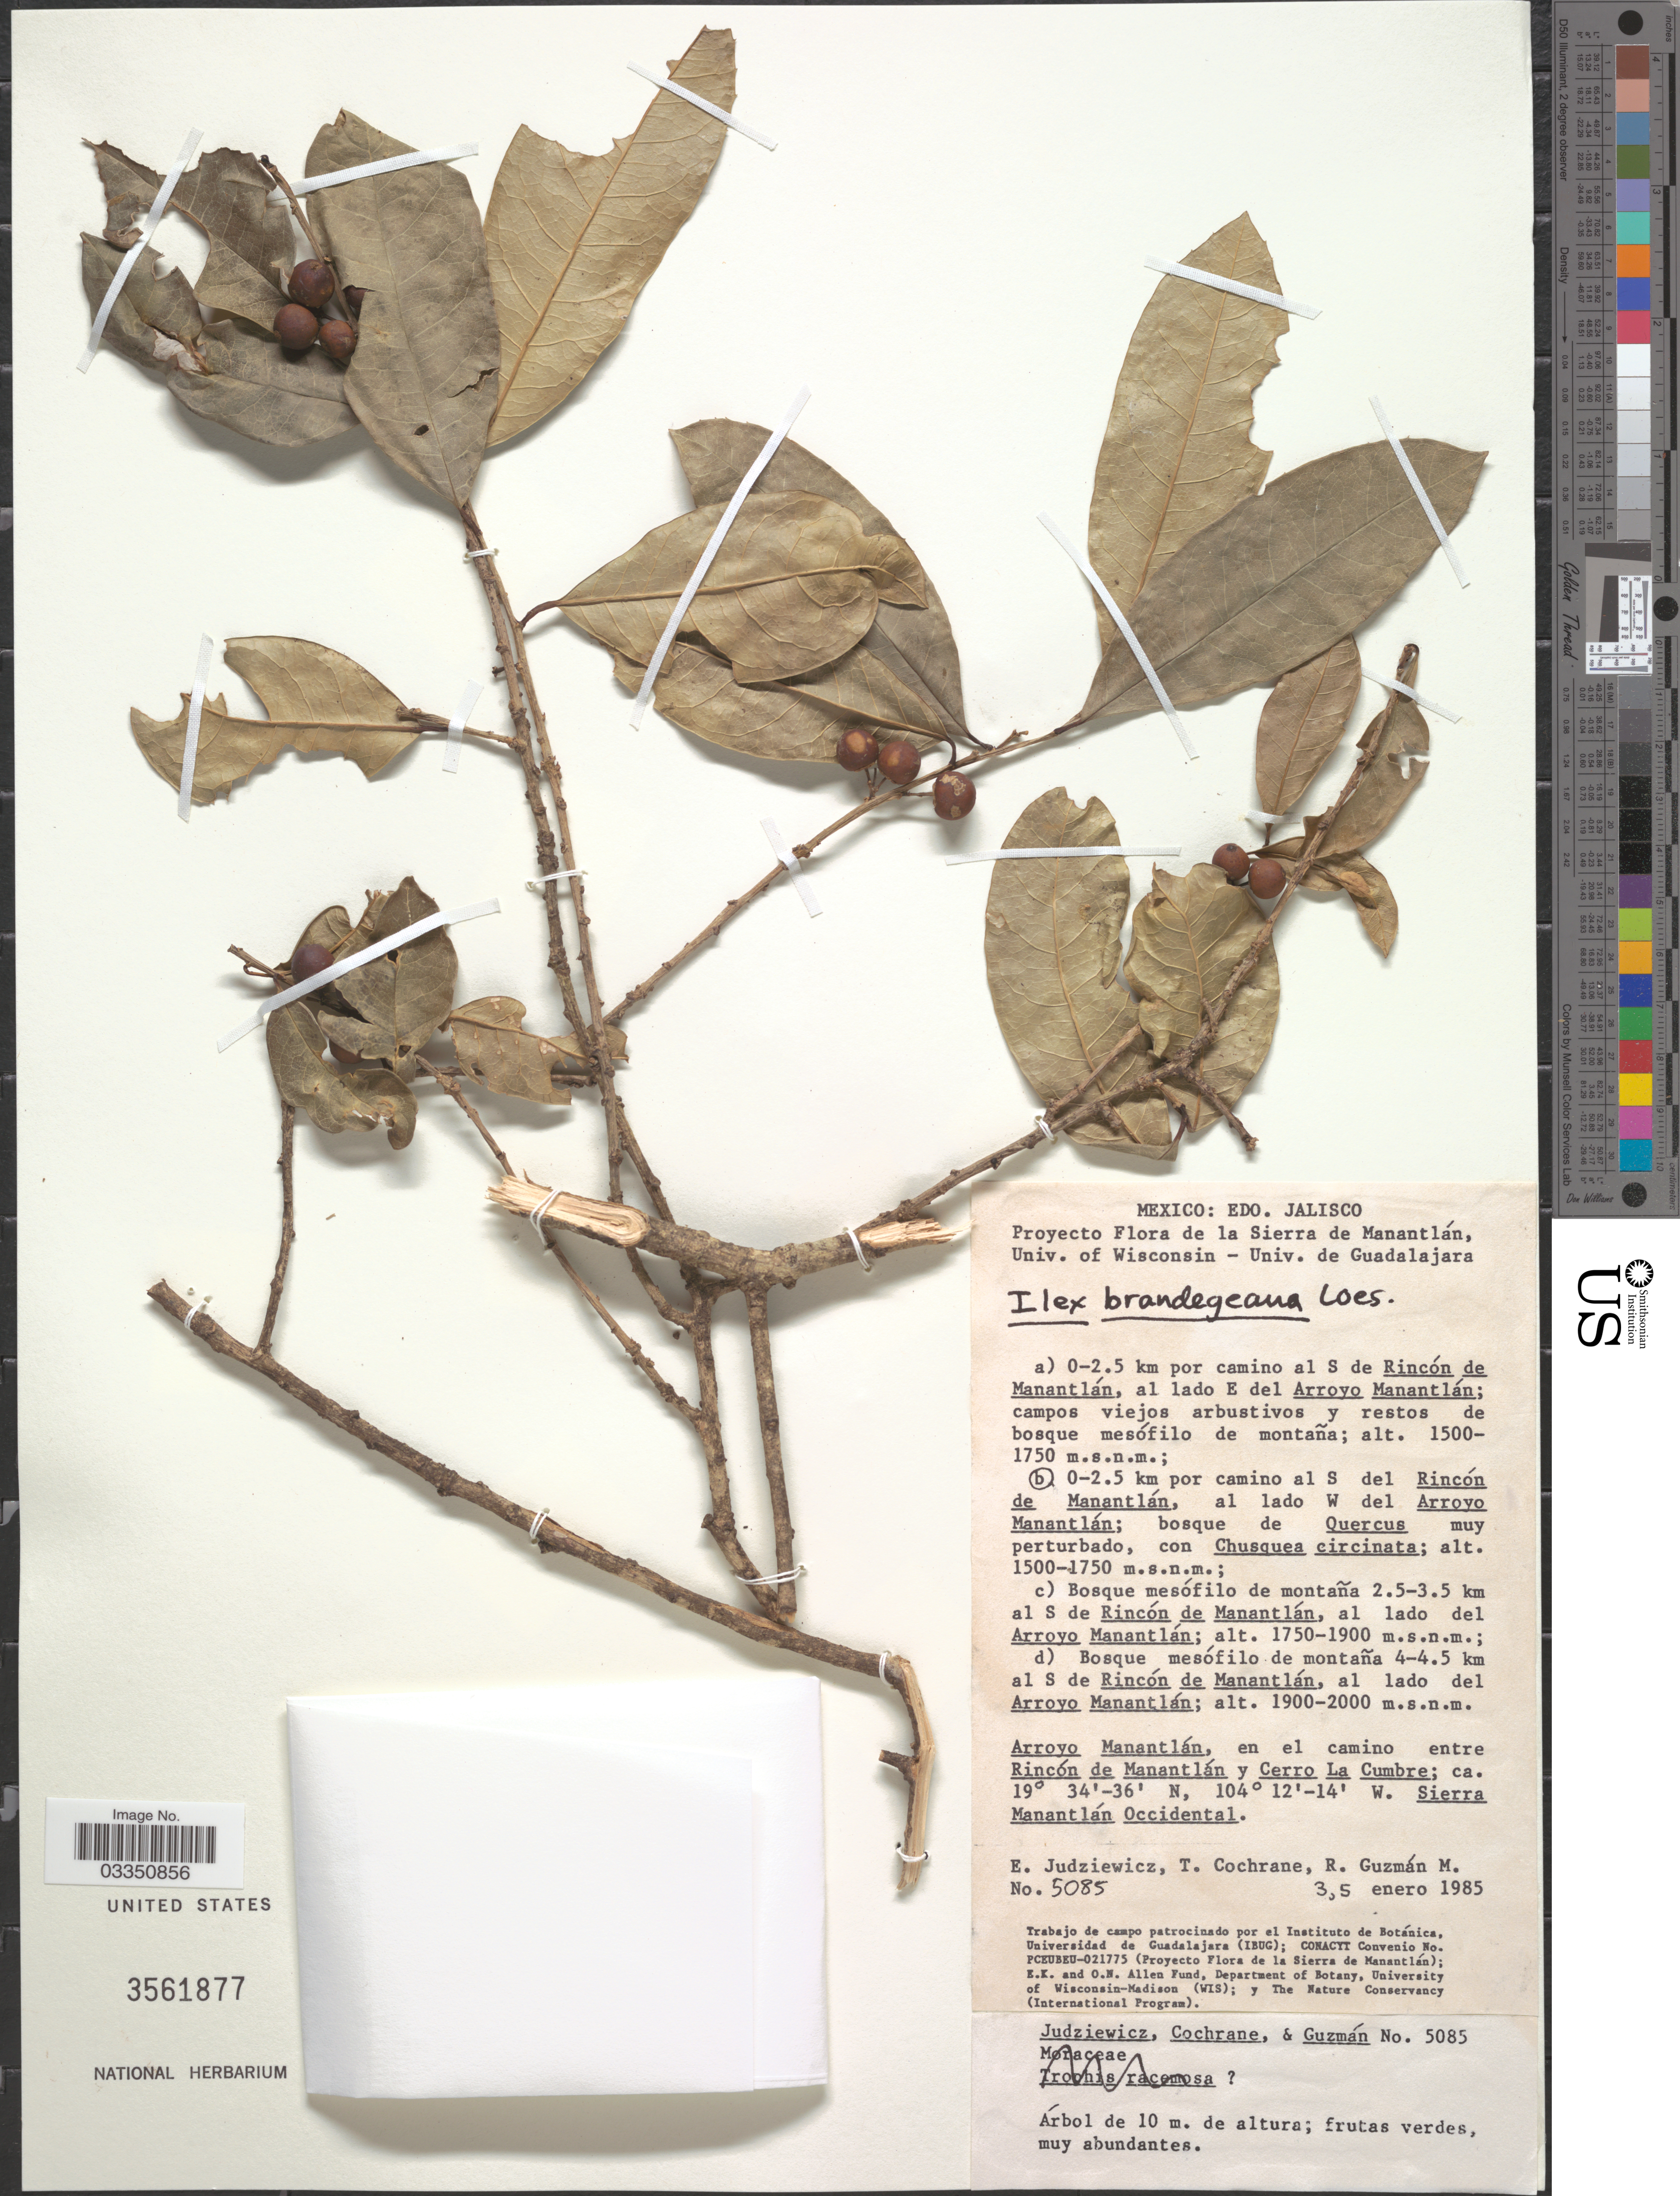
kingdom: Plantae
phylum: Tracheophyta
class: Magnoliopsida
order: Aquifoliales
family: Aquifoliaceae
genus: Ilex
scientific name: Ilex brandegeana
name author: Loes.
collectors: E. Judziewicz, T. Cochrane & R. Guzman-M.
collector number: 5085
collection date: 1985-01-03/1985-01-05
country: Mexico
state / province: Jalisco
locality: Sierra de Manantlán, 0-2.5 km por camino al S del Rincón de Manantlán, al lado W del Arroyo Manantlán, Arroyo Manantlán, en el camino entre Rincón de Manantlán y Cerro La Cumbre, Sierra Manantlán Occidental.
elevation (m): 1500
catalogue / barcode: US 3561877